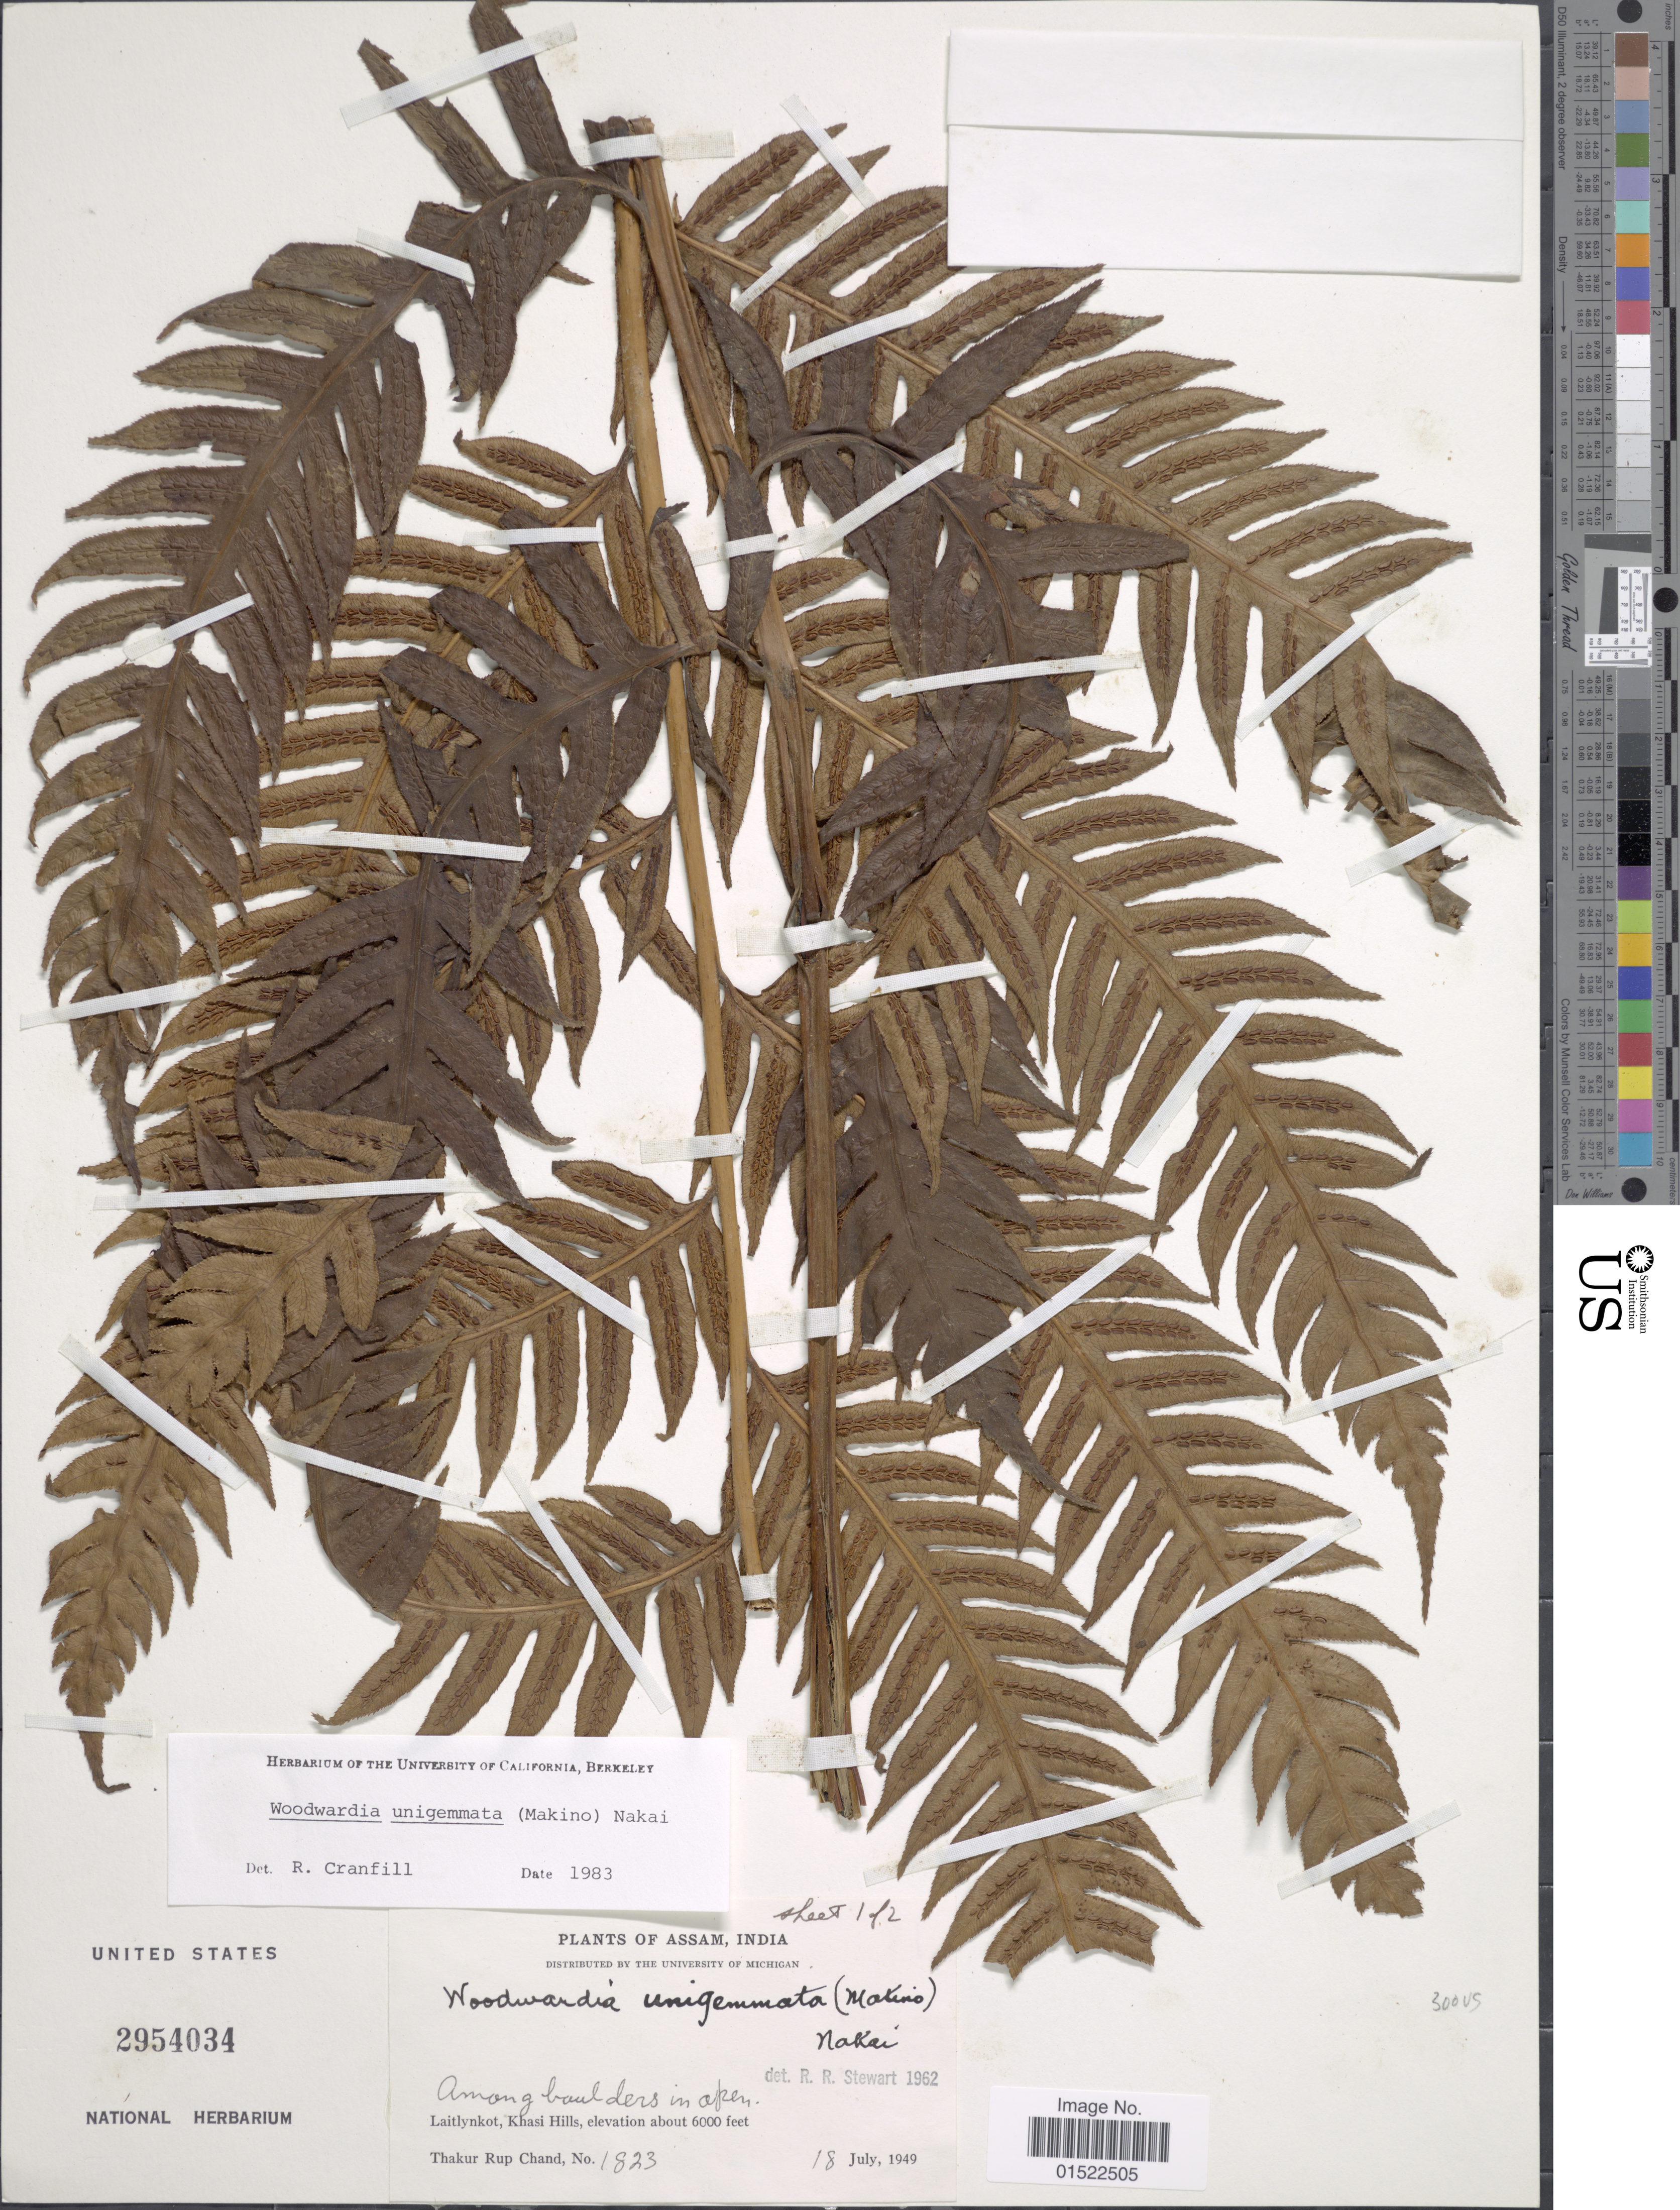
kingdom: Plantae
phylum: Tracheophyta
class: Polypodiopsida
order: Polypodiales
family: Blechnaceae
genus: Woodwardia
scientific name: Woodwardia unigemmata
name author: (Makino) Nakai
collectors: T. R. Chand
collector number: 1823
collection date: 1949-07-18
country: India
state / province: Meghalaya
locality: Laitlynkot, Khasi Hills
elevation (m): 1829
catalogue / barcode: US 2956034